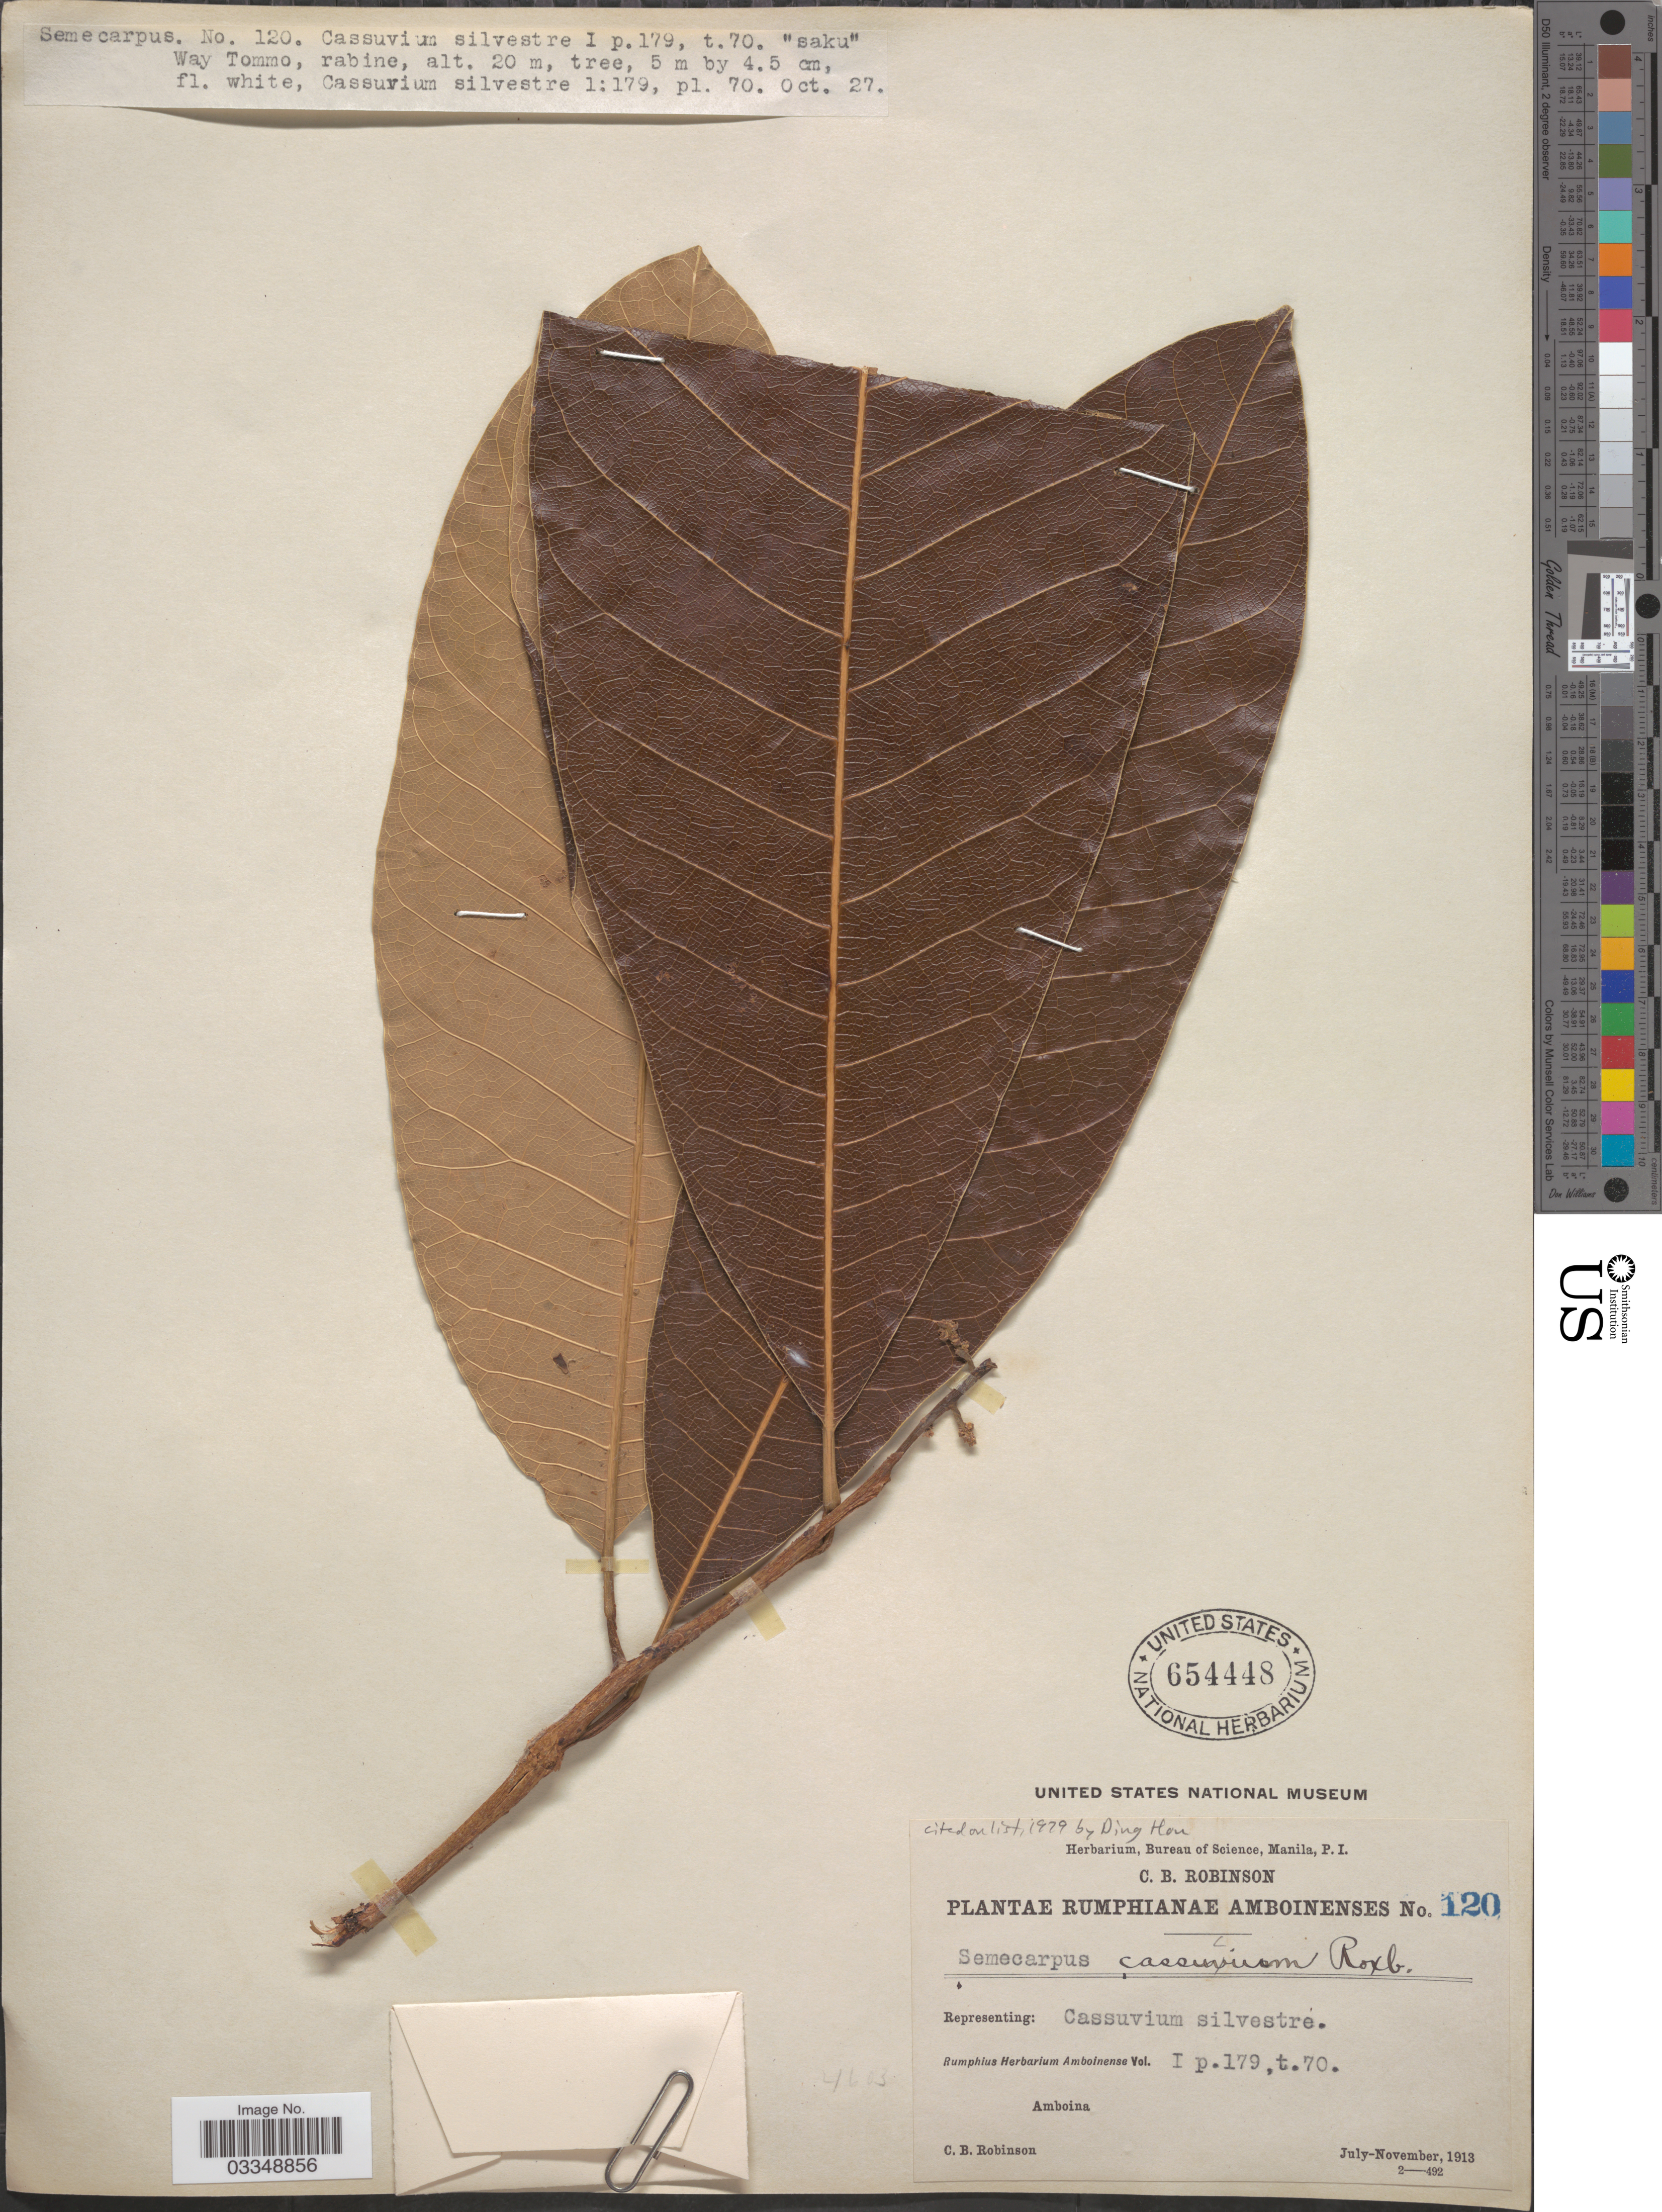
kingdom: Plantae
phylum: Tracheophyta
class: Magnoliopsida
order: Sapindales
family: Anacardiaceae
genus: Semecarpus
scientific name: Semecarpus cassuvium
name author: Roxb.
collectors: C. Robinson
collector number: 120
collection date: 1913-10-27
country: Indonesia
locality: Amboina. Way Tommo, rabine.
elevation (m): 20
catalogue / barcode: US 654448